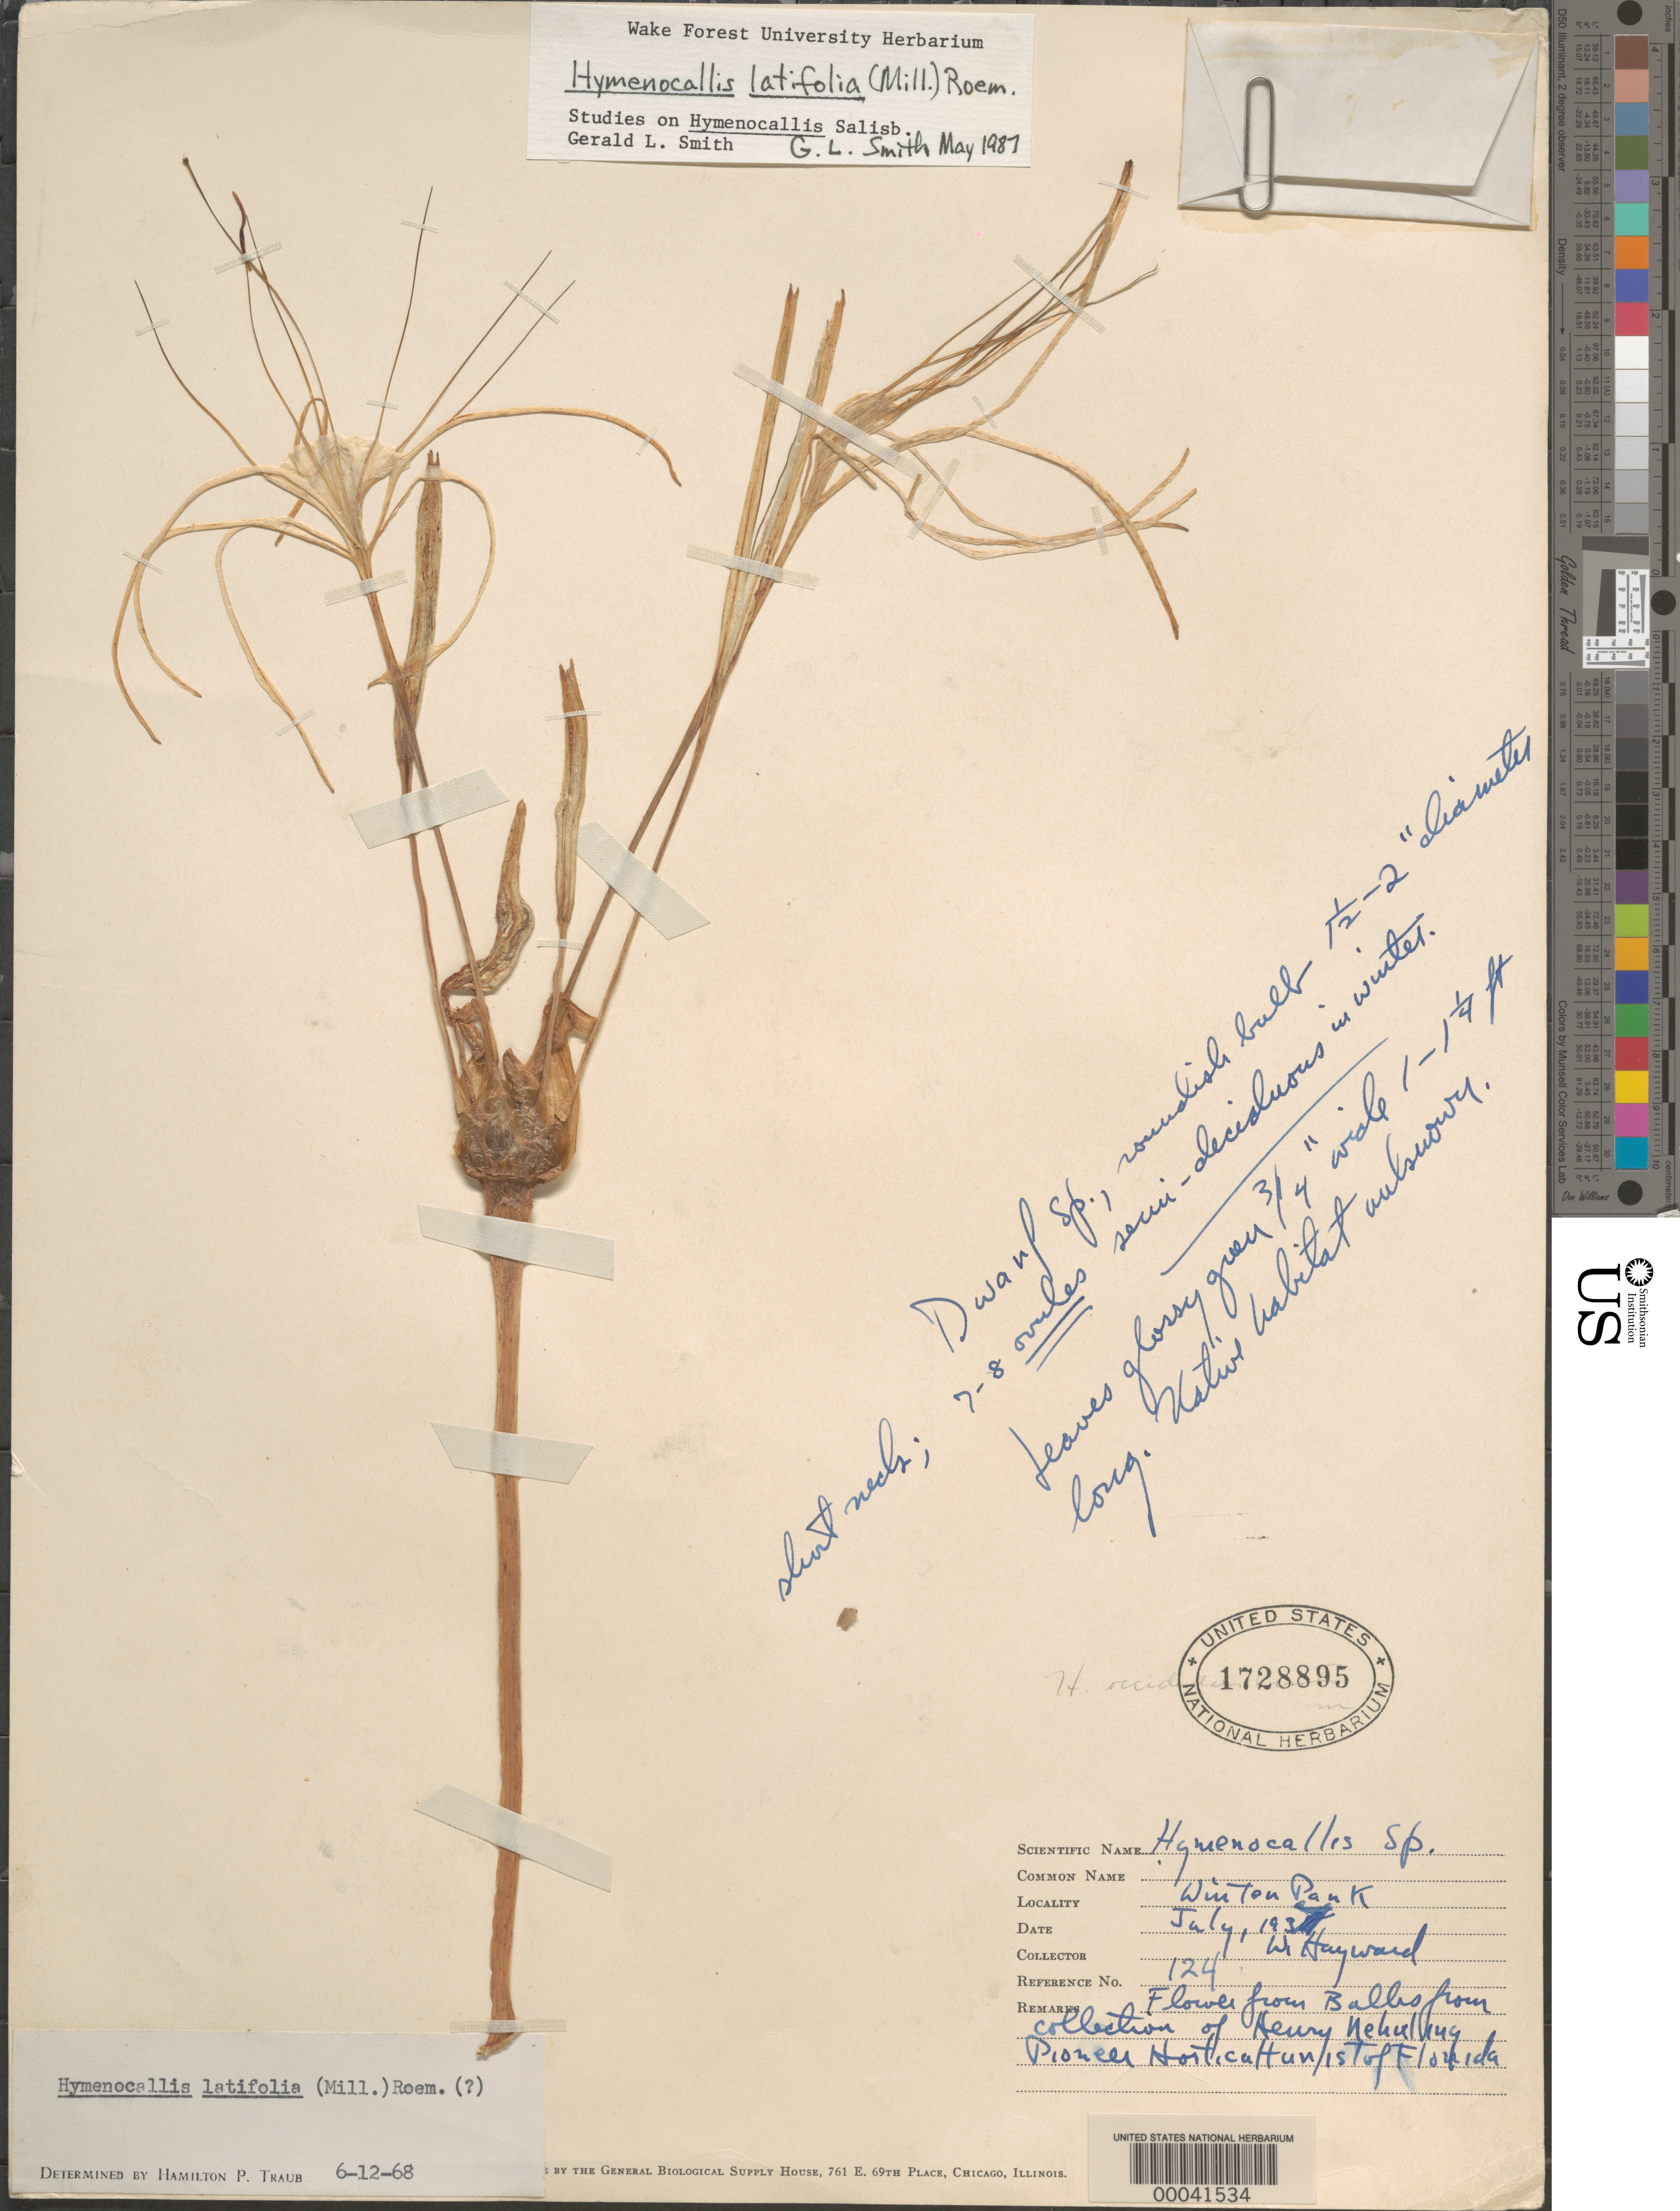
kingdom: Plantae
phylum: Tracheophyta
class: Liliopsida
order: Asparagales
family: Amaryllidaceae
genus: Hymenocallis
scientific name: Hymenocallis latifolia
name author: (Mill.) M. Roem.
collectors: W. Hayward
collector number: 124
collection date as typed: Jul 1937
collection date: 1937-07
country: United States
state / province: Florida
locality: Winter park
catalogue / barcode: US 1728895